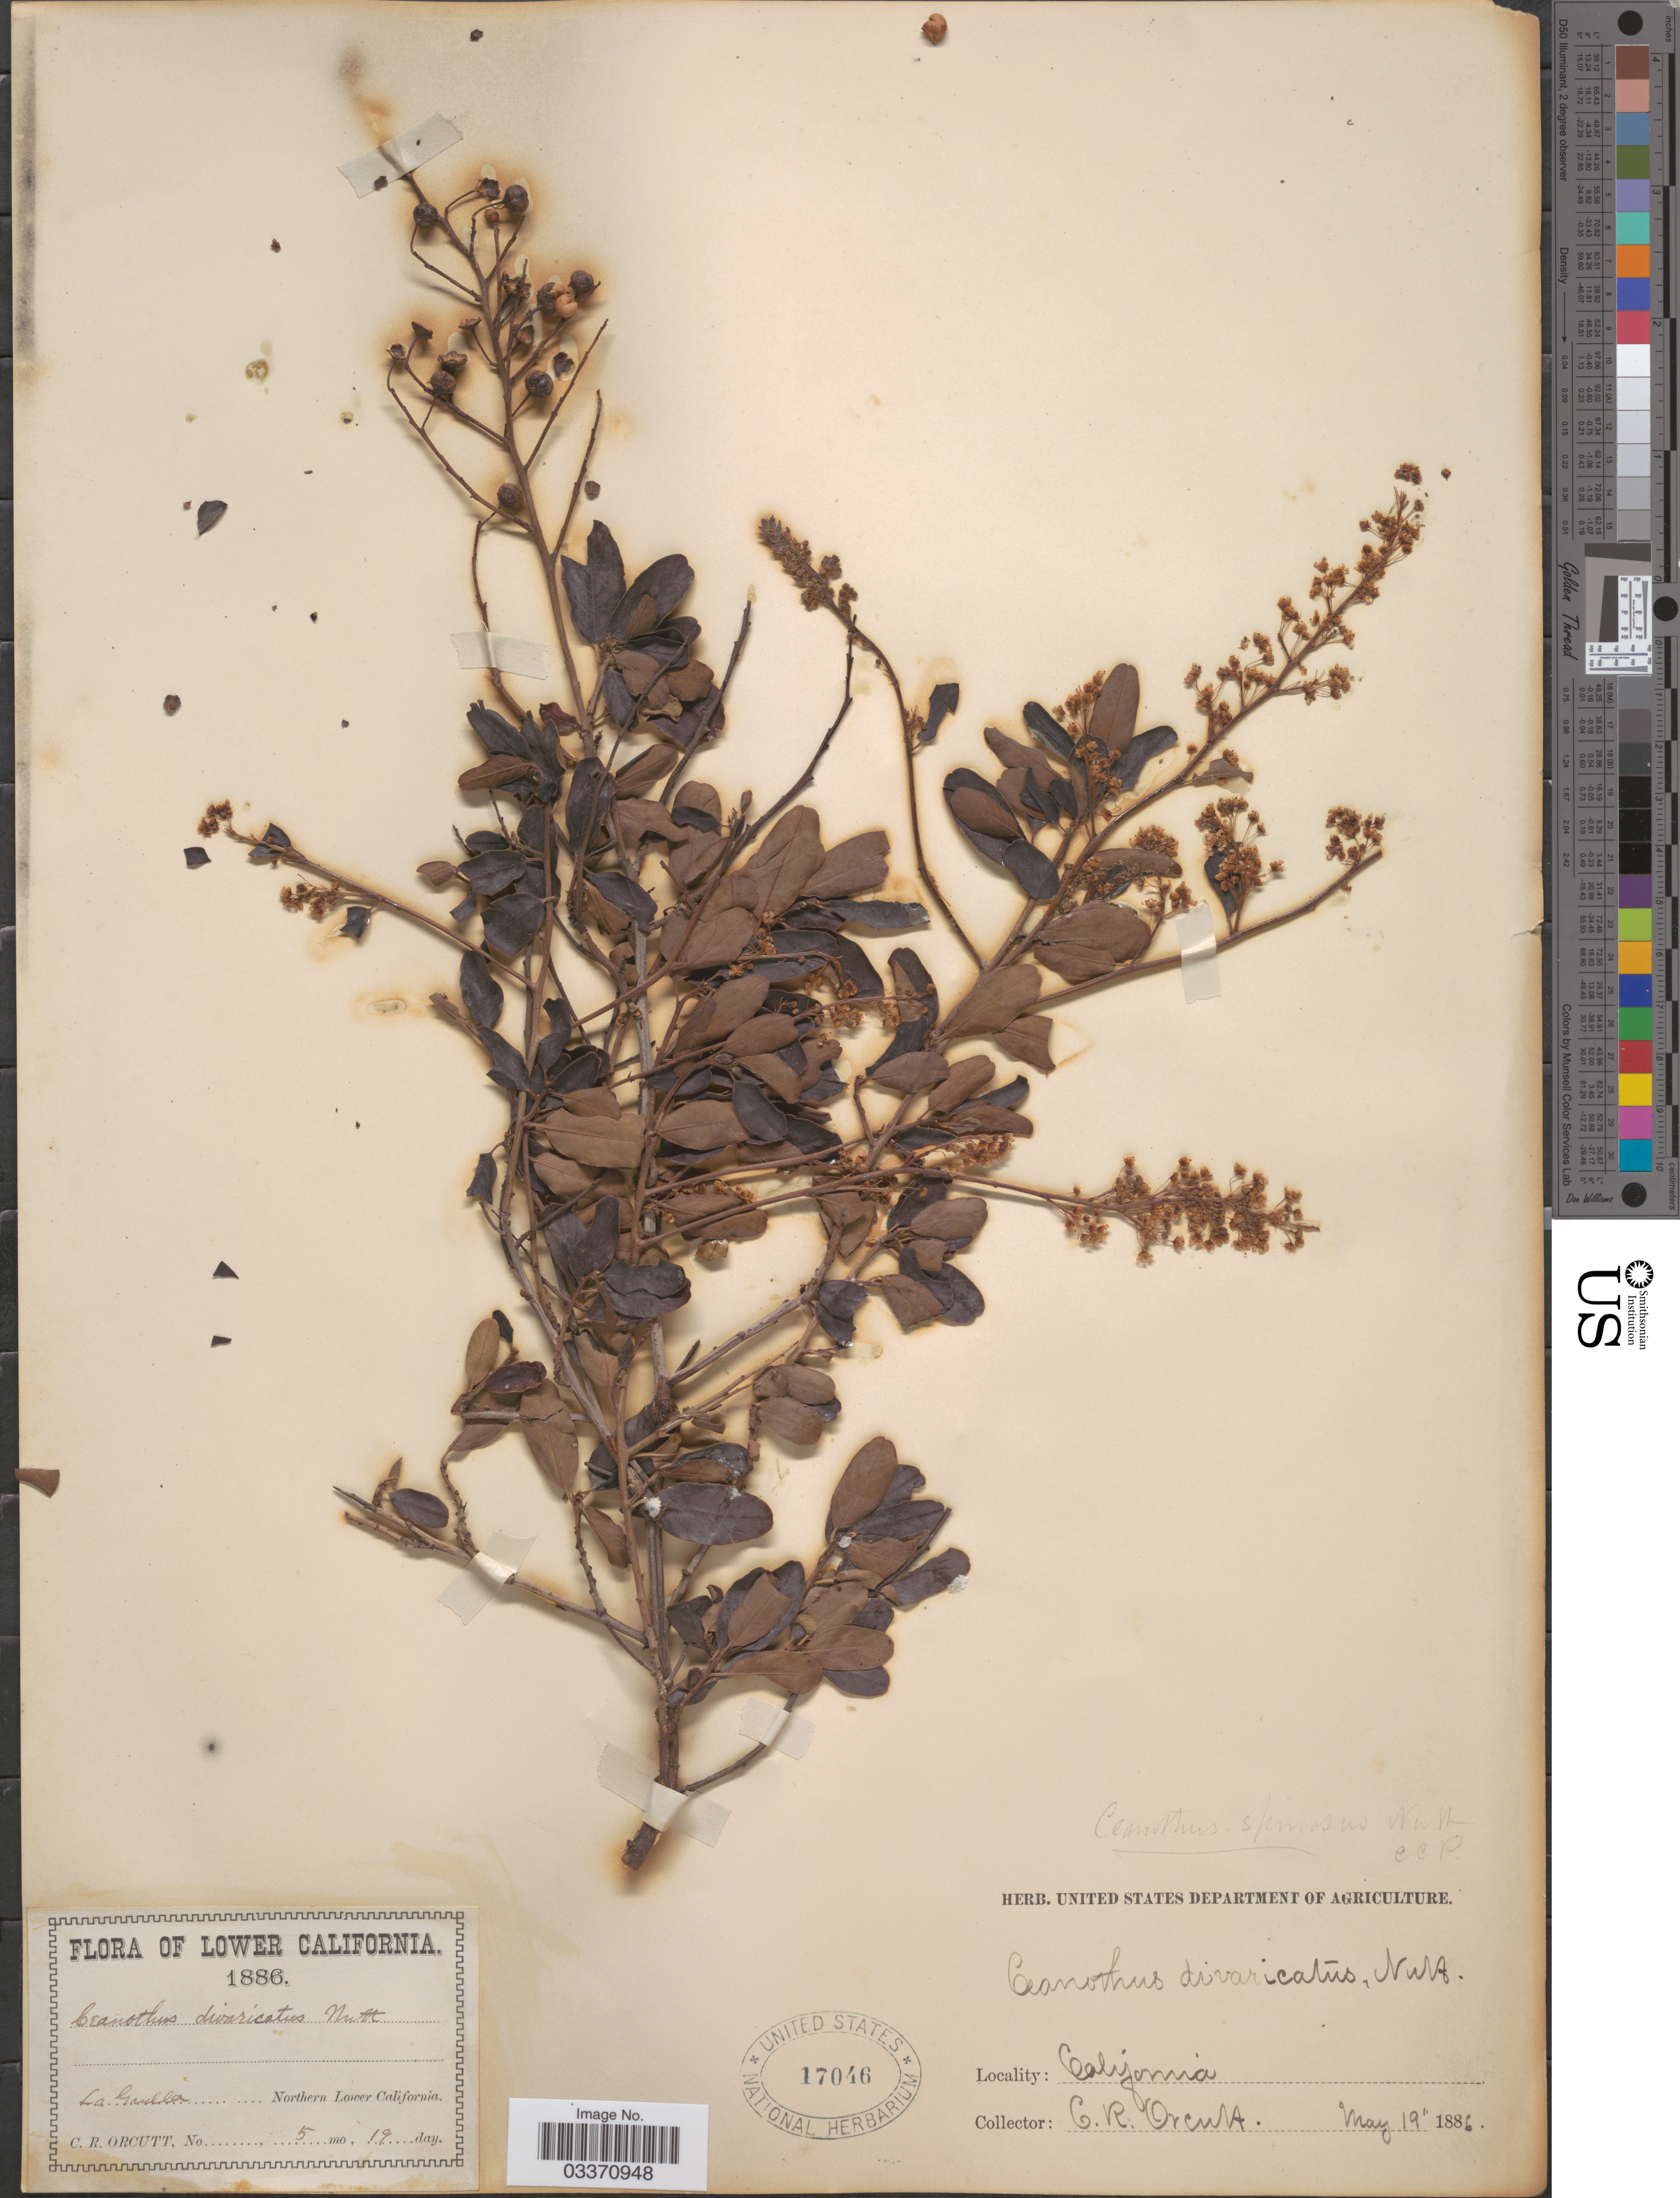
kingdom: Plantae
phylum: Tracheophyta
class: Magnoliopsida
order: Rosales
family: Rhamnaceae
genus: Ceanothus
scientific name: Ceanothus spinosus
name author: Nutt.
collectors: C. R. Orcutt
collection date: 1886-05-19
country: Mexico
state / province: Baja California Norte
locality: Lower California. La Gulla. Northern Lower California. California.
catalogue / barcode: US 17046